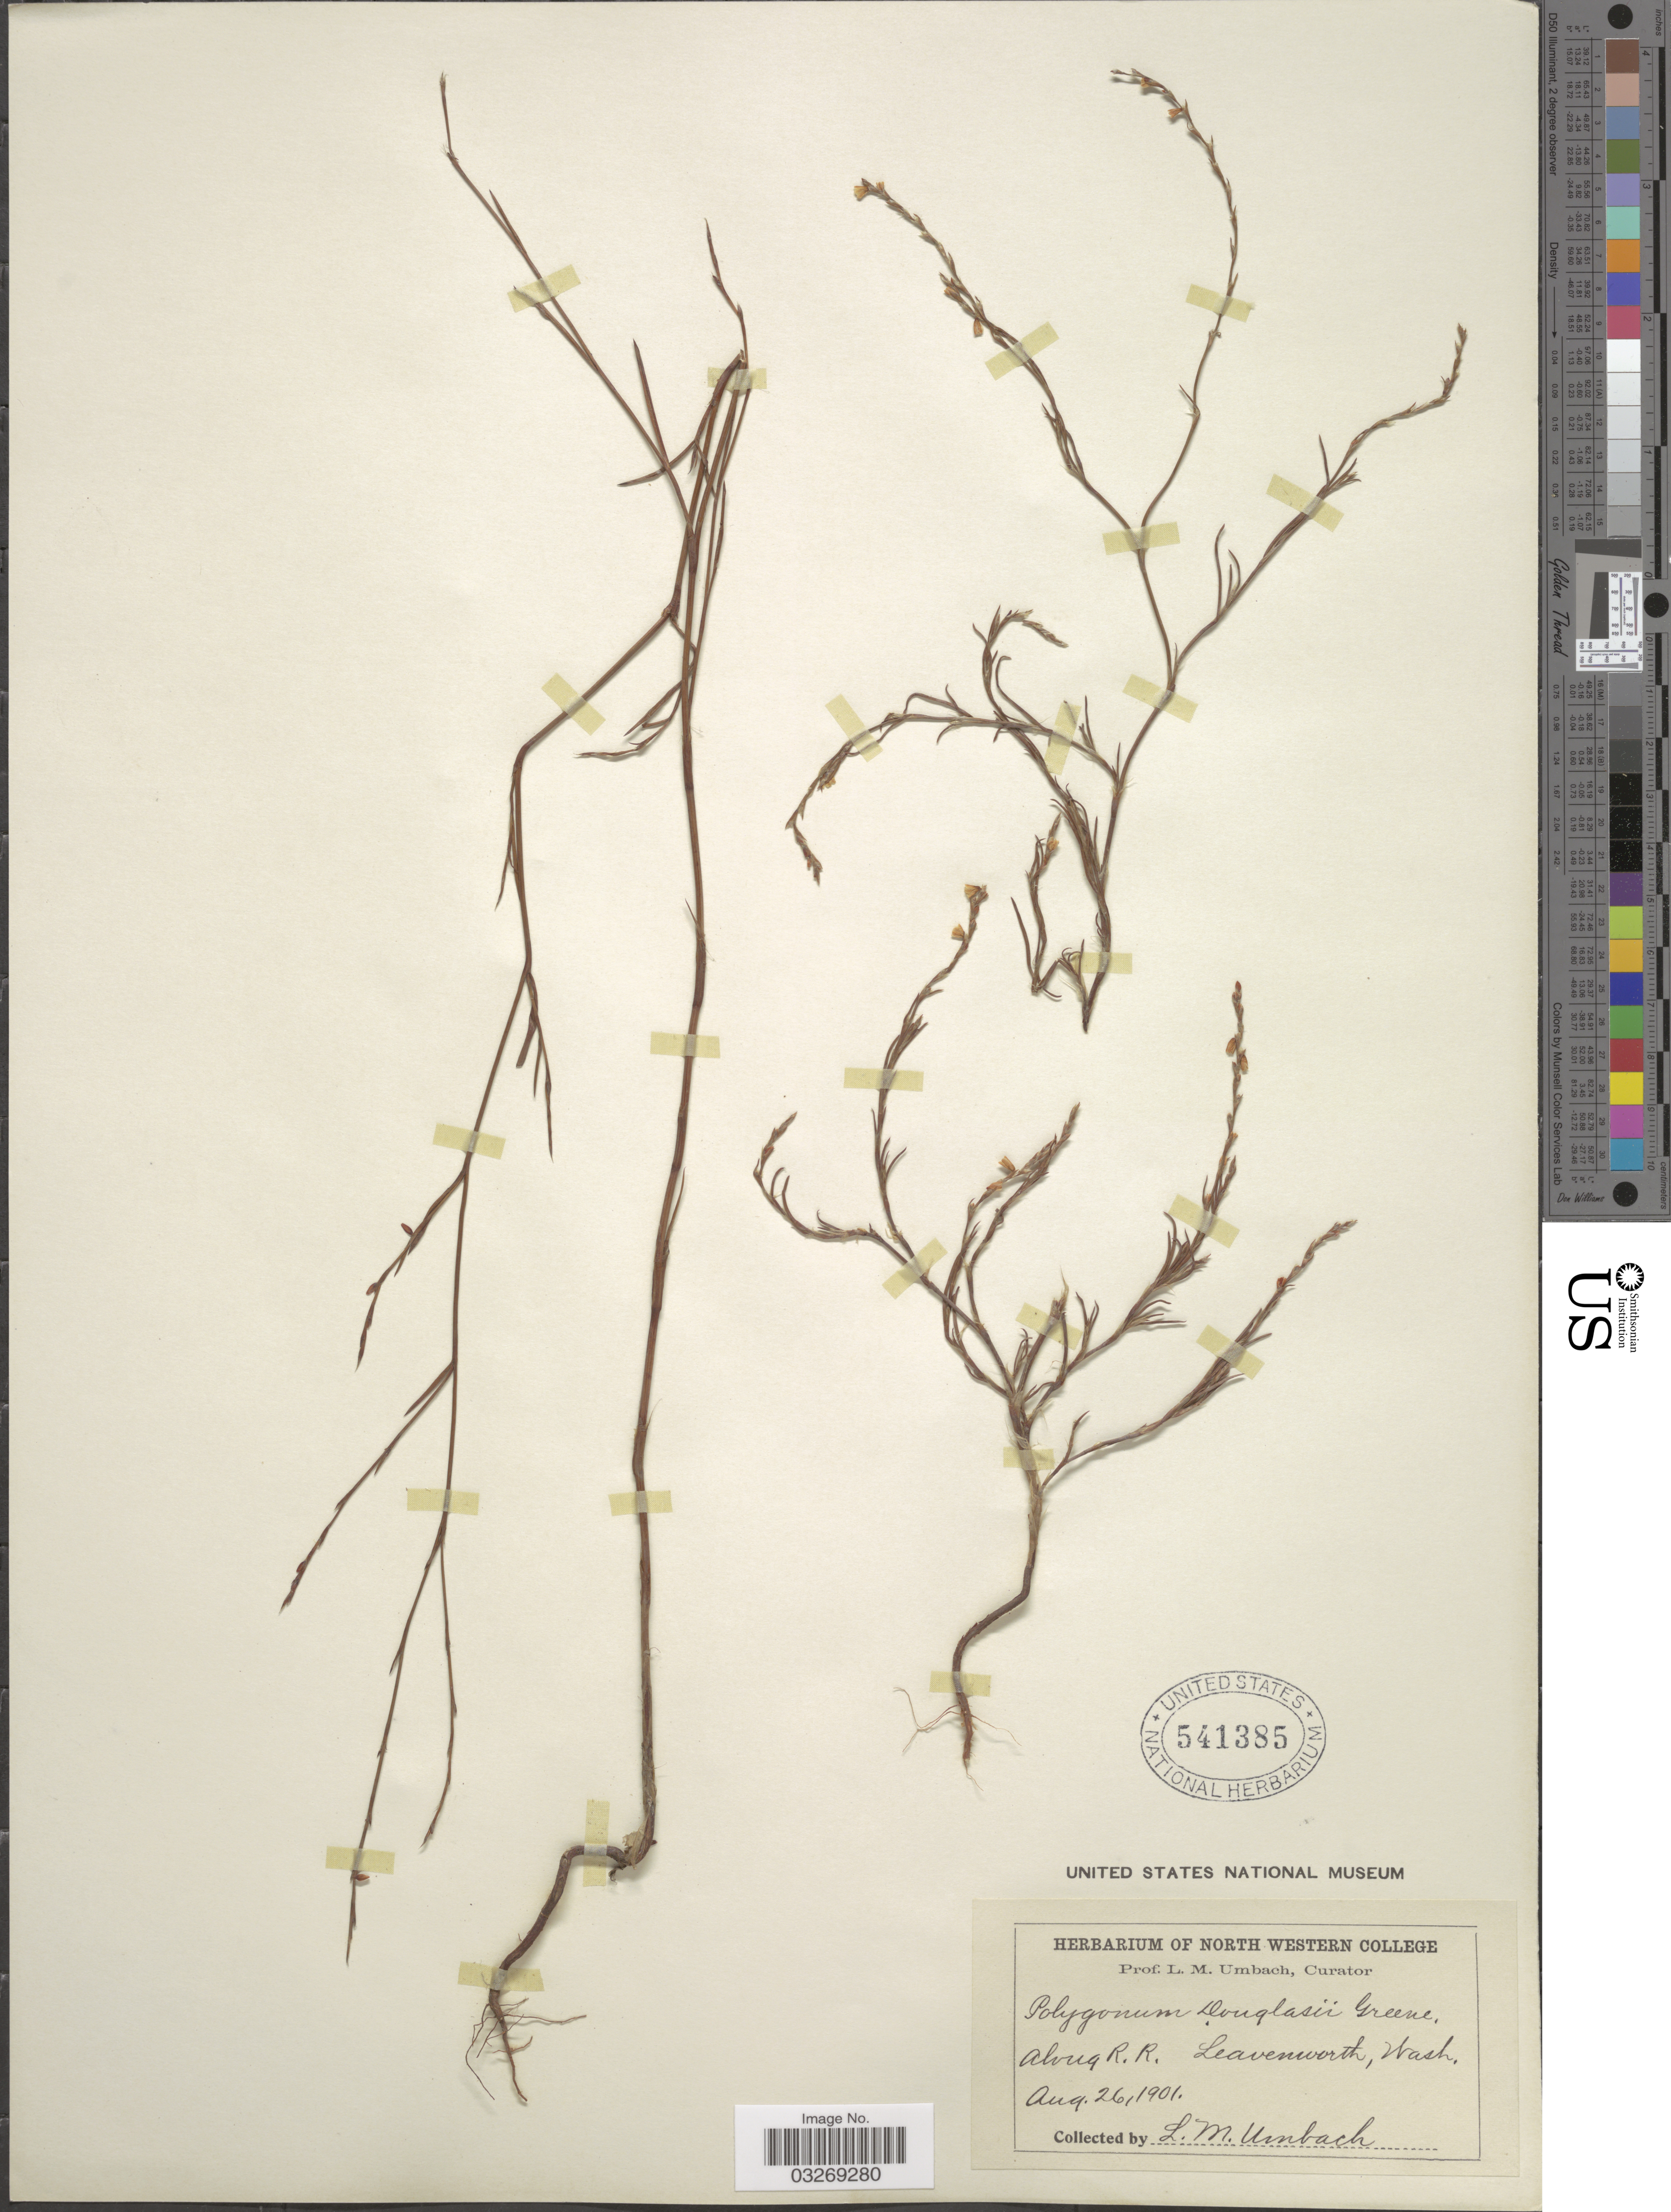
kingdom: Plantae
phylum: Tracheophyta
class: Magnoliopsida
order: Caryophyllales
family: Polygonaceae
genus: Polygonum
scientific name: Polygonum douglasii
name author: Greene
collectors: L. M. Umbach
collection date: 1901-08-26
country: United States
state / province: Washington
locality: Along R. R. Leavenworth.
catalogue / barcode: US 541385